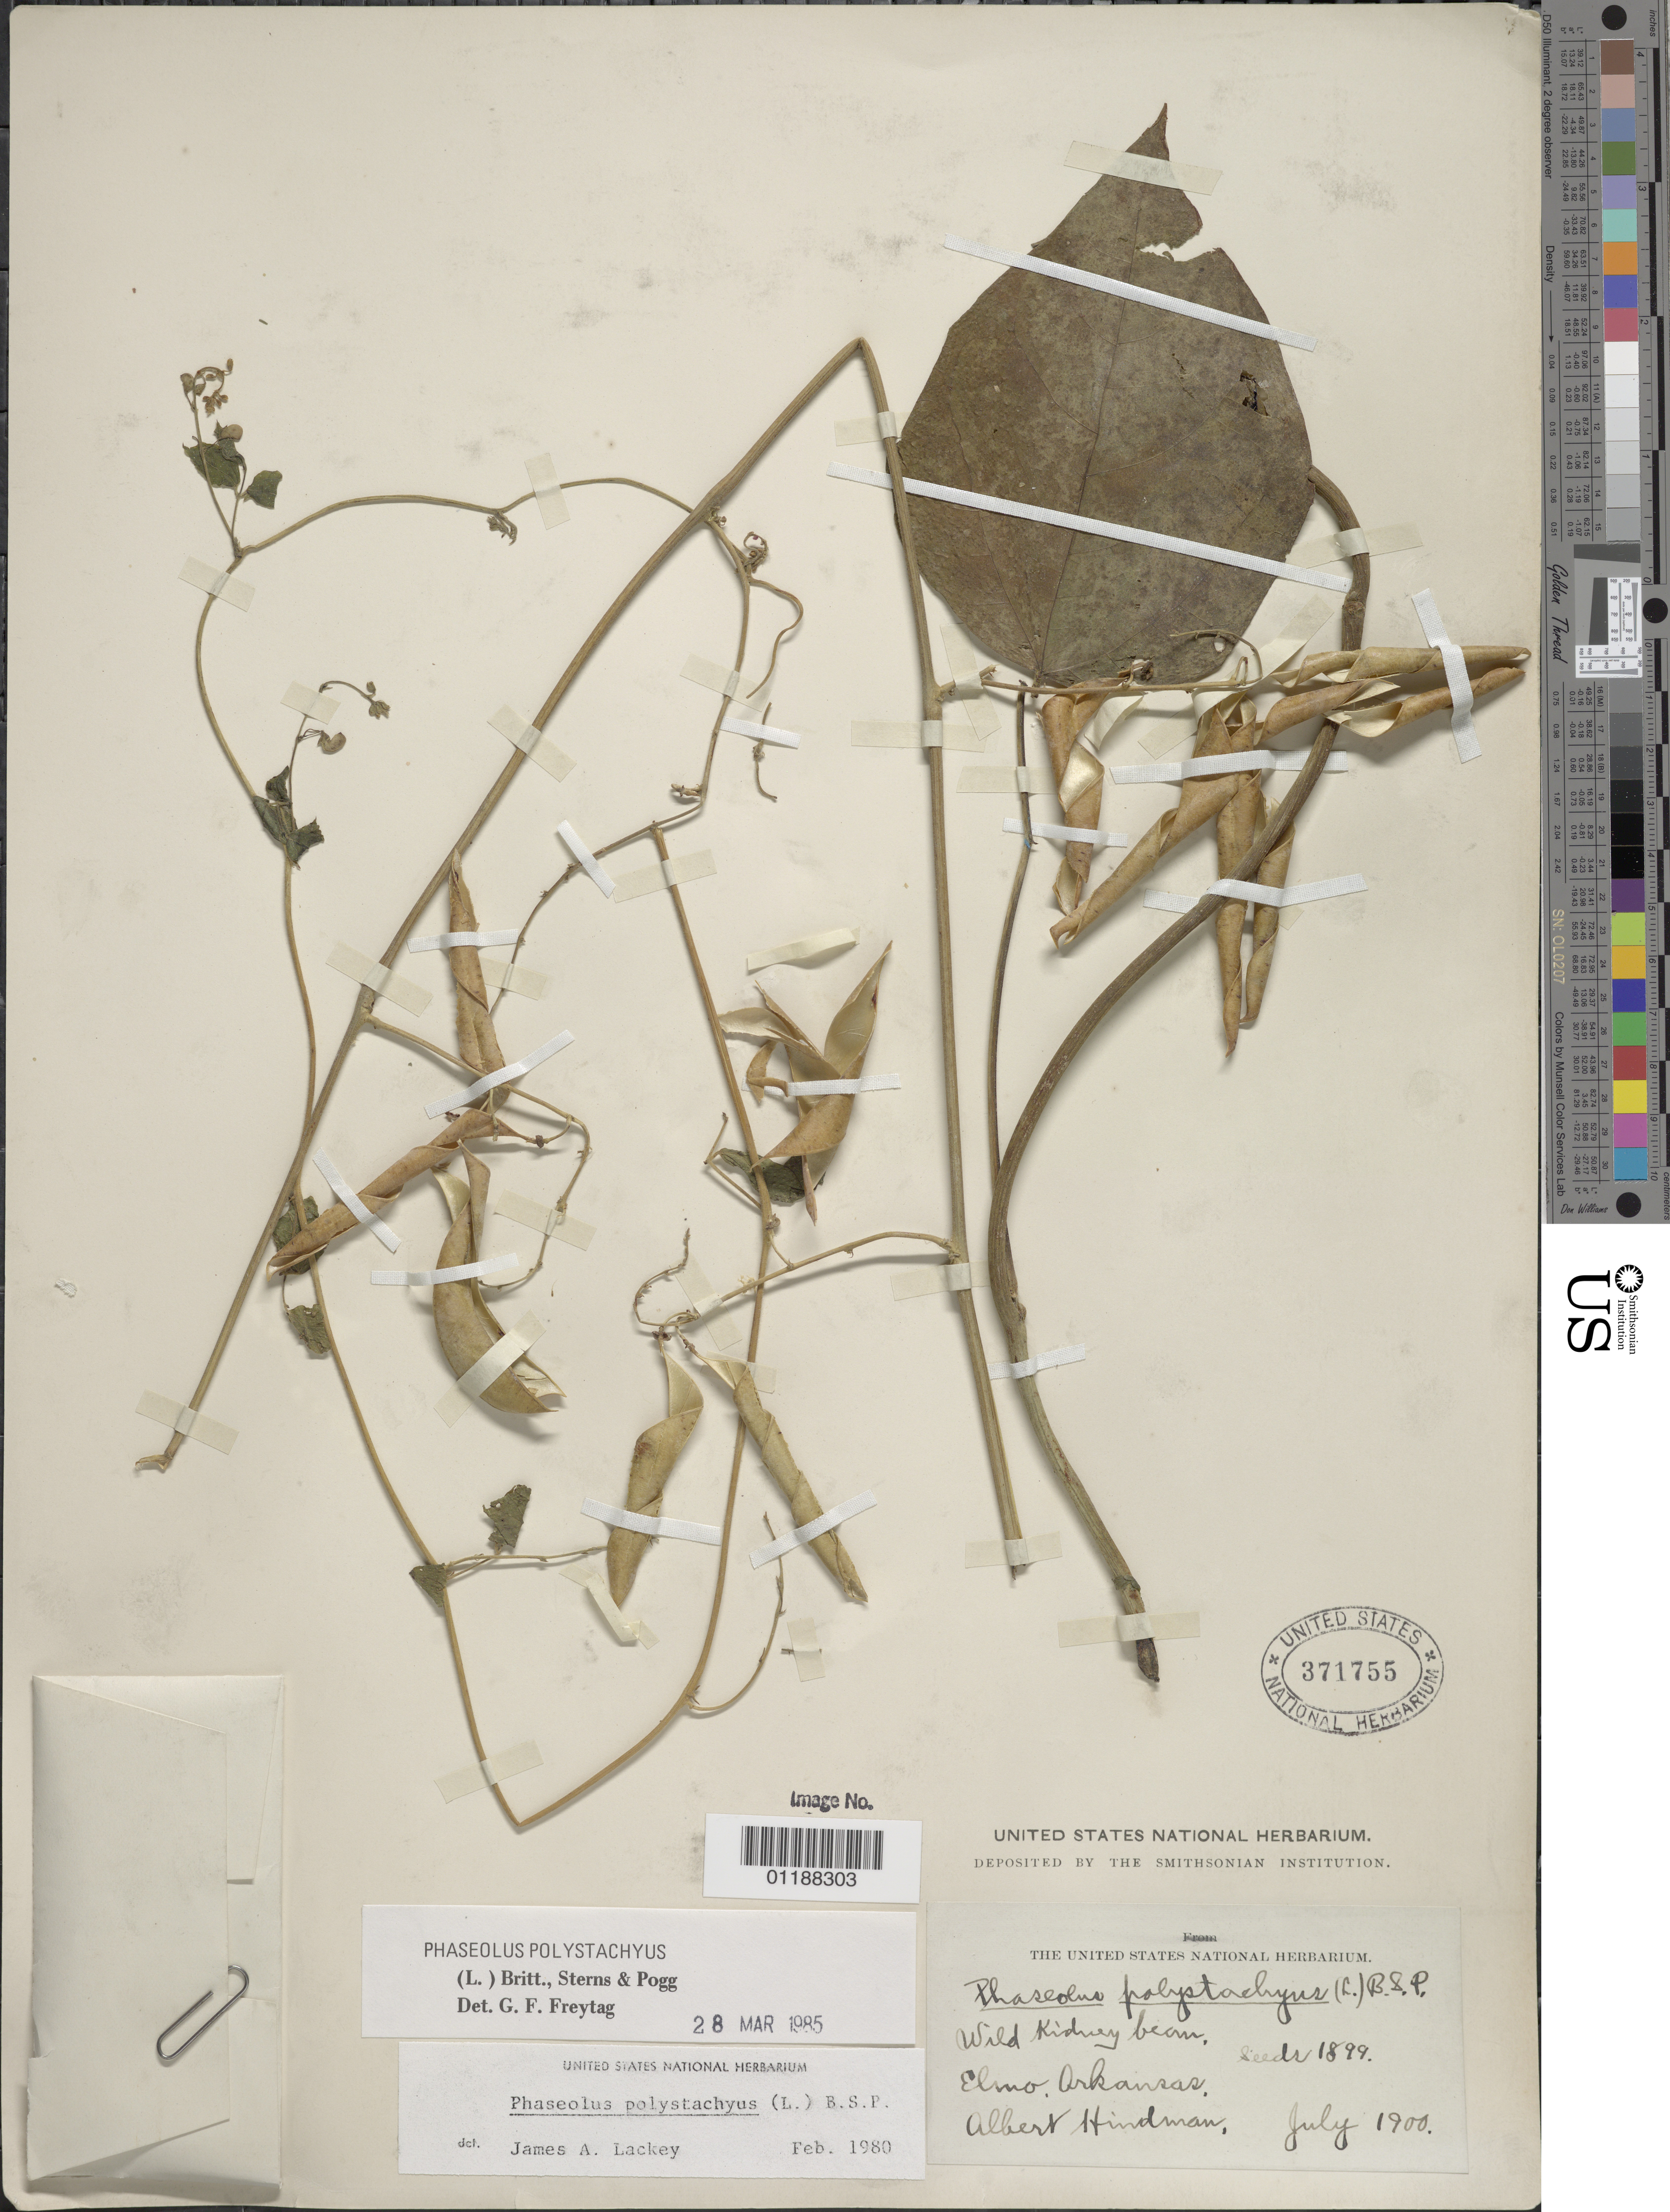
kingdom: Plantae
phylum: Tracheophyta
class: Magnoliopsida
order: Fabales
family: Fabaceae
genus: Phaseolus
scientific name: Phaseolus polystachios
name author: (L.) Britton, Stearns & Poggenb.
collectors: A. Hindman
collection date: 1900-07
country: United States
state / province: Arkansas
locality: Wild Kidney bean, Elmo.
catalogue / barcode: US 371755